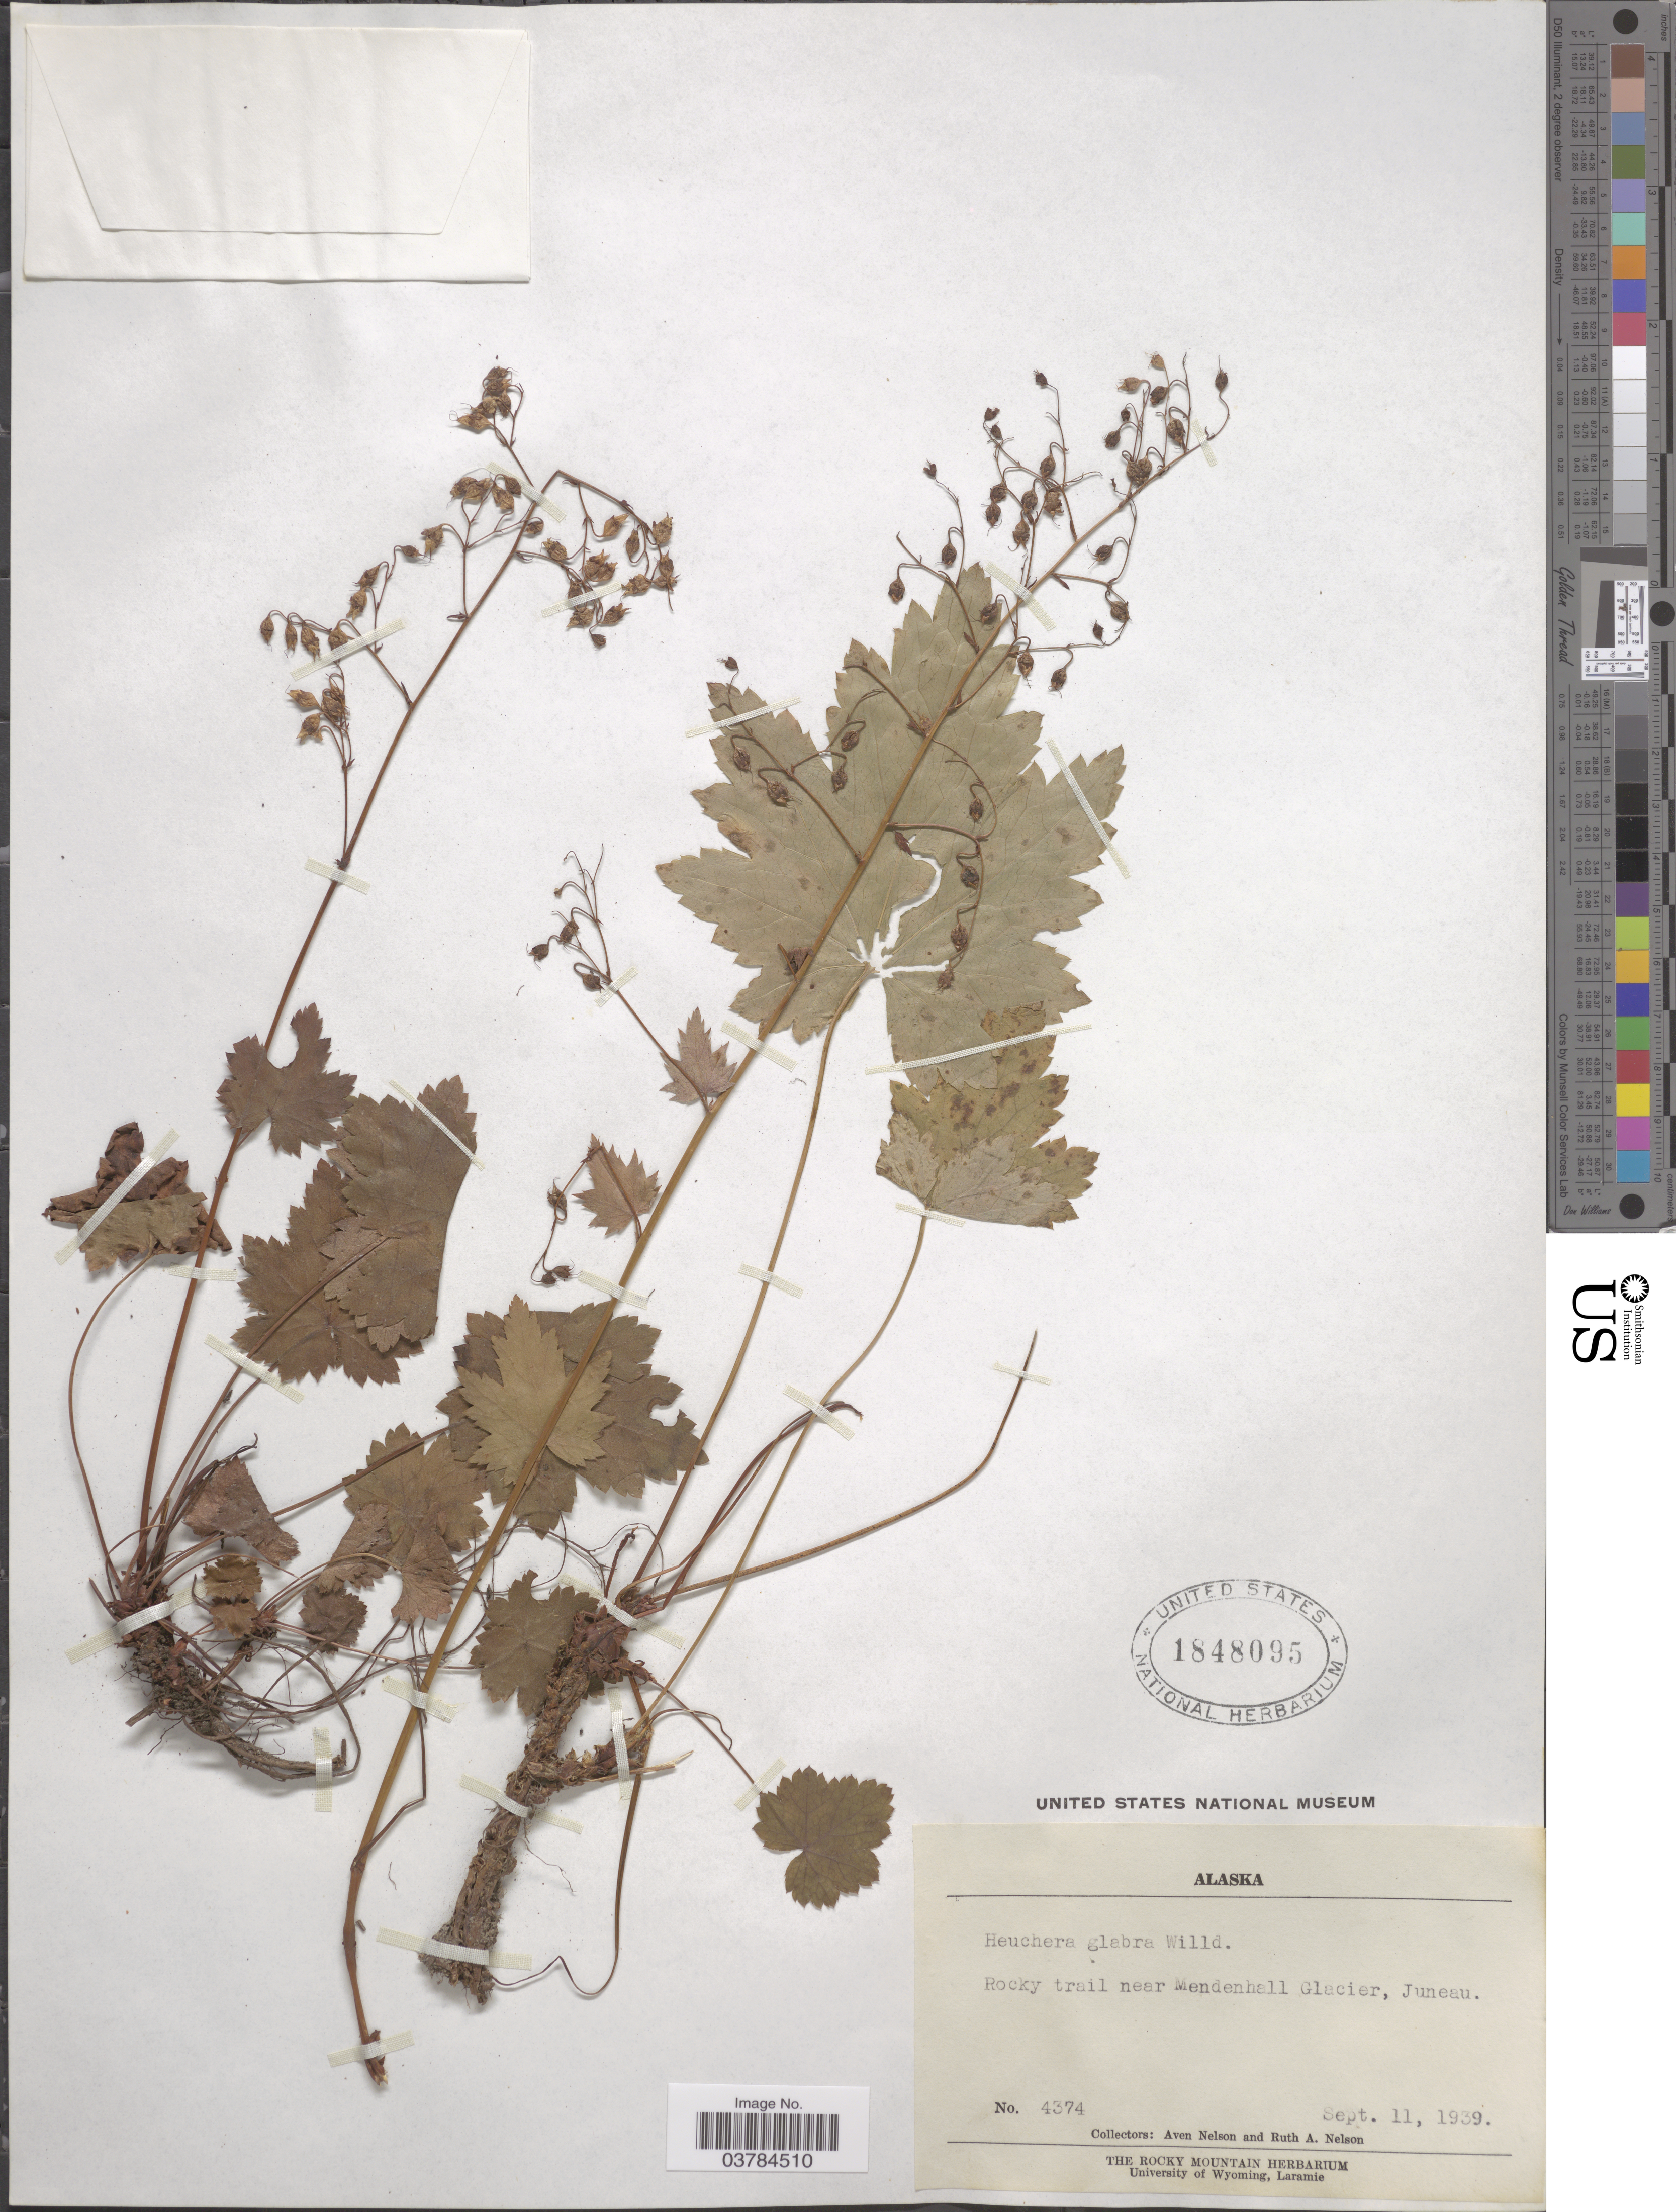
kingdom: Plantae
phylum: Tracheophyta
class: Magnoliopsida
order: Saxifragales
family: Saxifragaceae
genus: Heuchera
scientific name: Heuchera glabra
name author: Willd. ex Roem. & Schult.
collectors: A. Nelson & R. A. Nelson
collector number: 4374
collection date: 1939-09-11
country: United States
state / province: Alaska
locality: Rocky trail near Mendenhall Glacier, Juneau.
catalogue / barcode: US 1848095